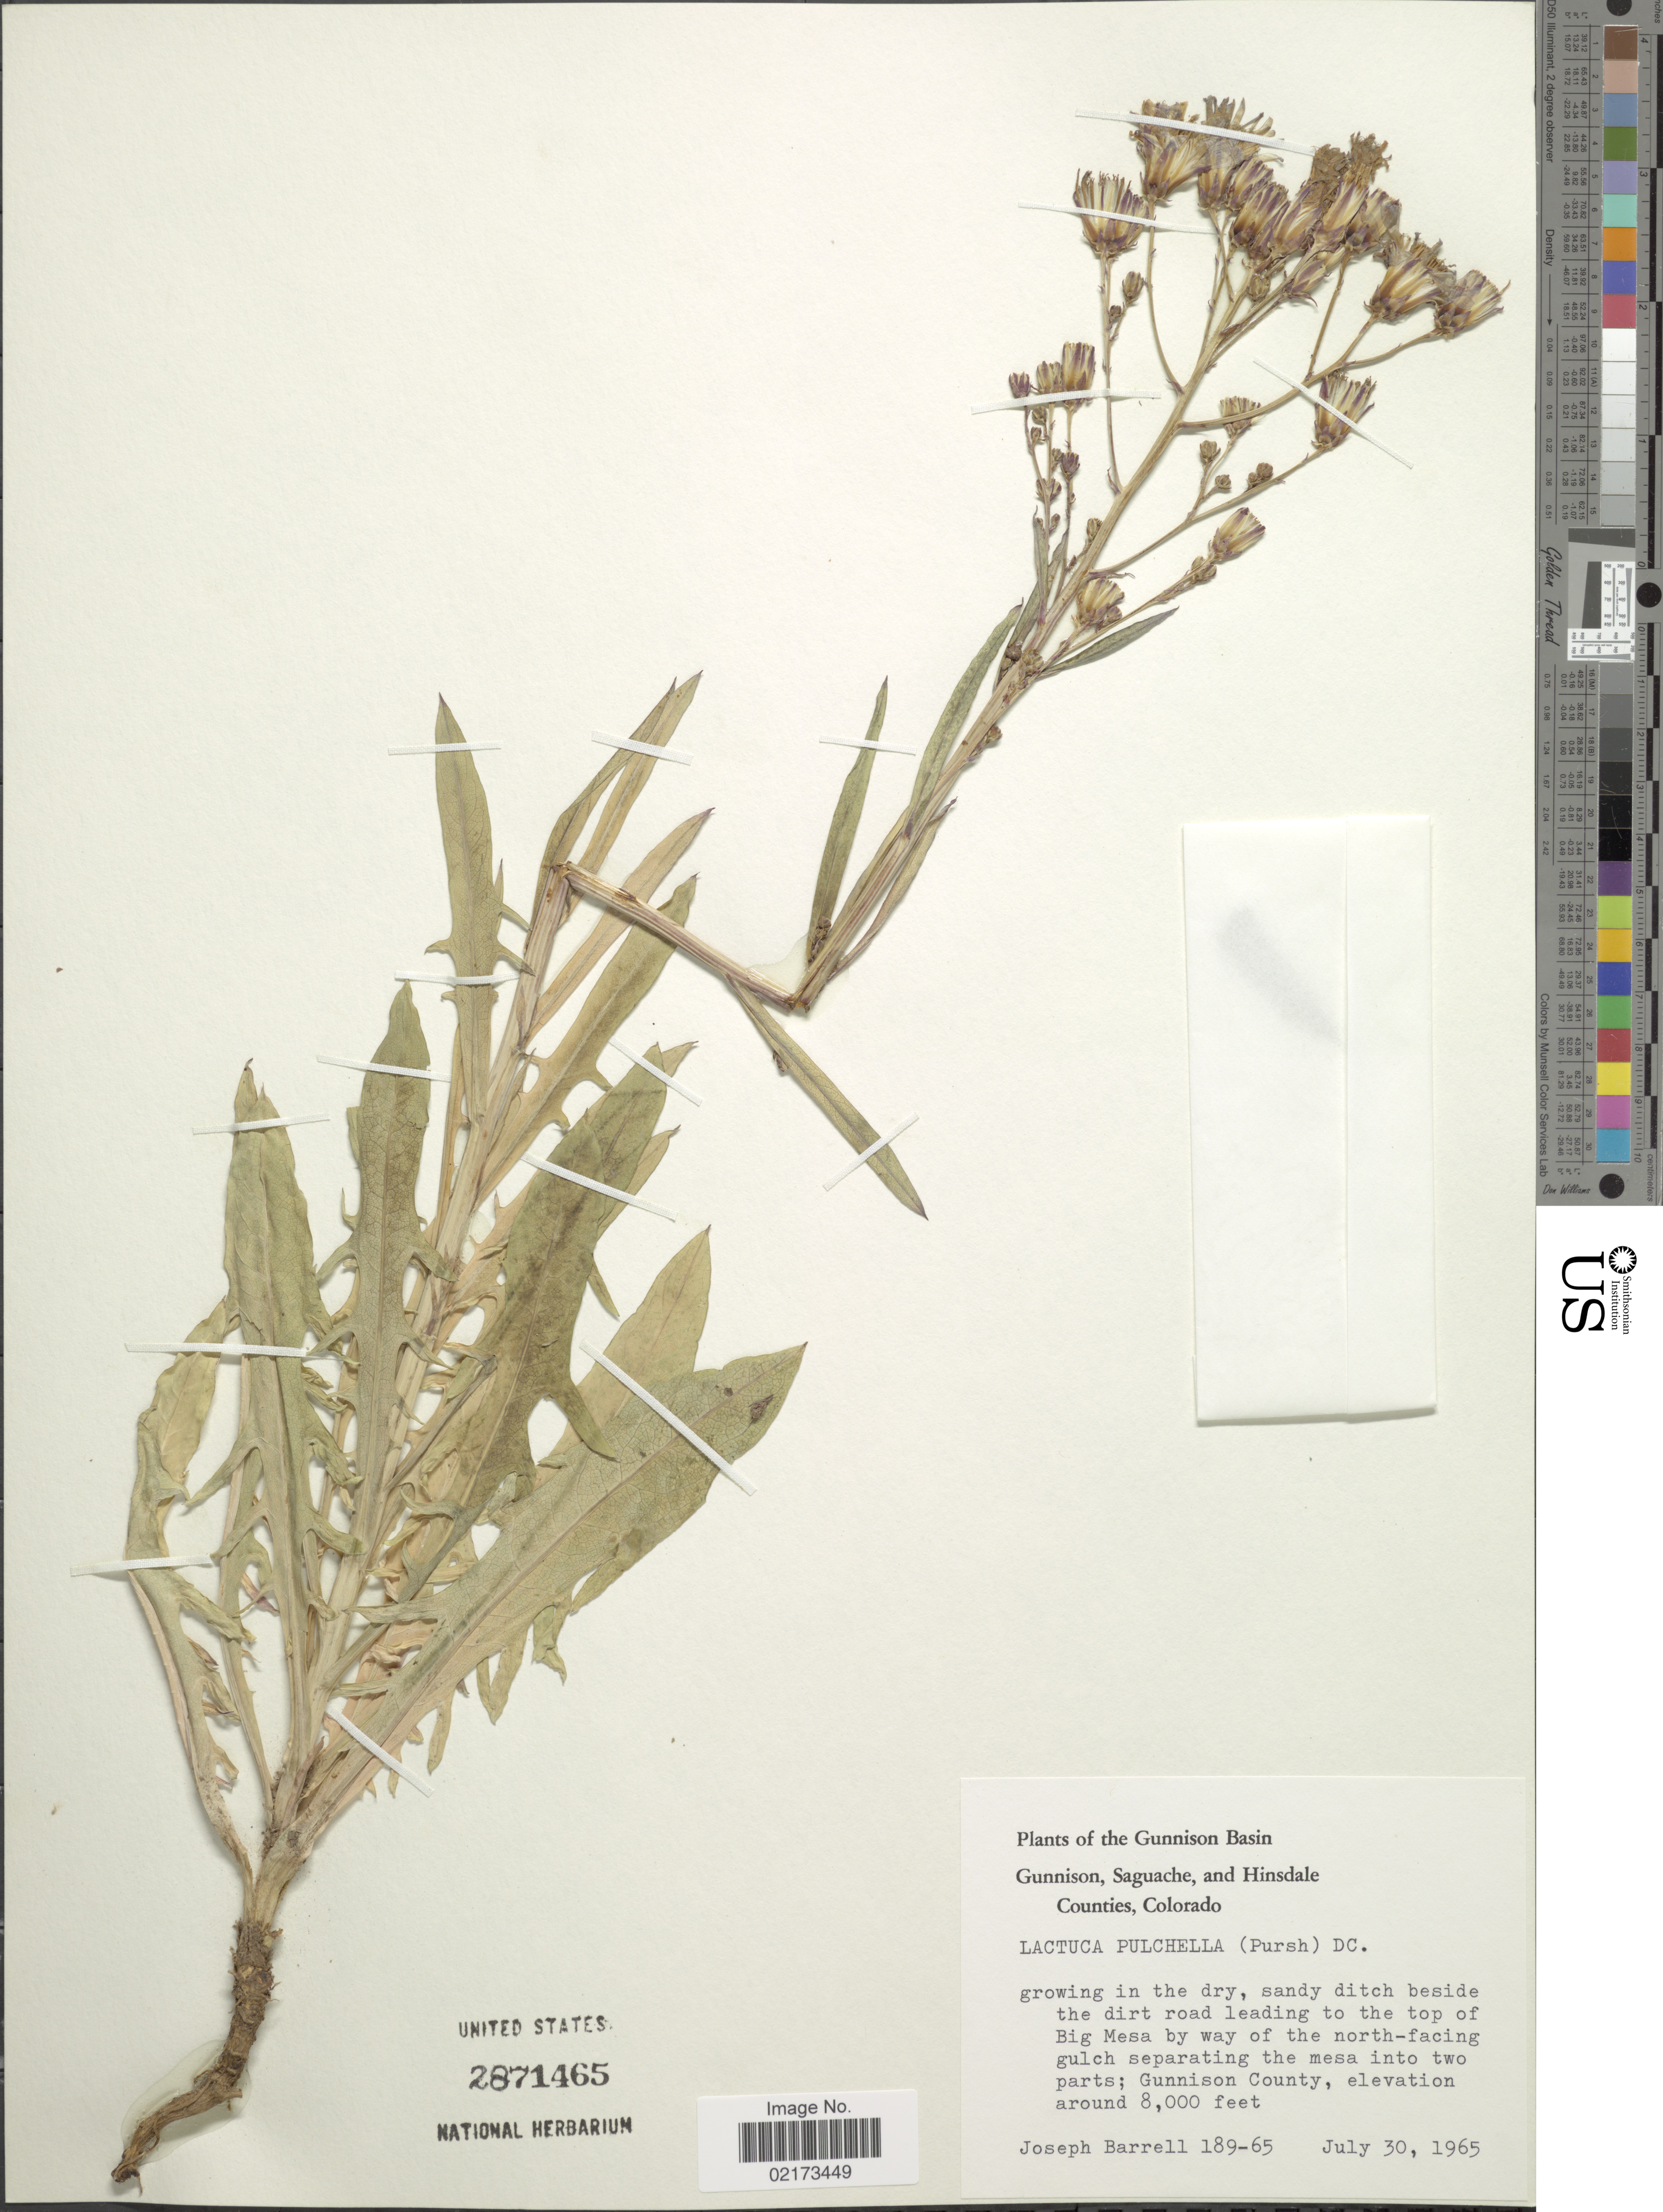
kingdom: Plantae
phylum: Tracheophyta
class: Magnoliopsida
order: Asterales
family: Asteraceae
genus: Lactuca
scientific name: Lactuca tatarica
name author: (L.) C.A. Mey.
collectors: J. Barrell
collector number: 189-65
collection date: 1965-07-30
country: United States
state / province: Colorado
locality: Gunnison Basin, Gunnison, Saguache, and Hinsdale Counties, top of Big Mesa by way of the north-facing gulch separating the mesa into two parts, Gunnison County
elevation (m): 2438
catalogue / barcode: US 2871465